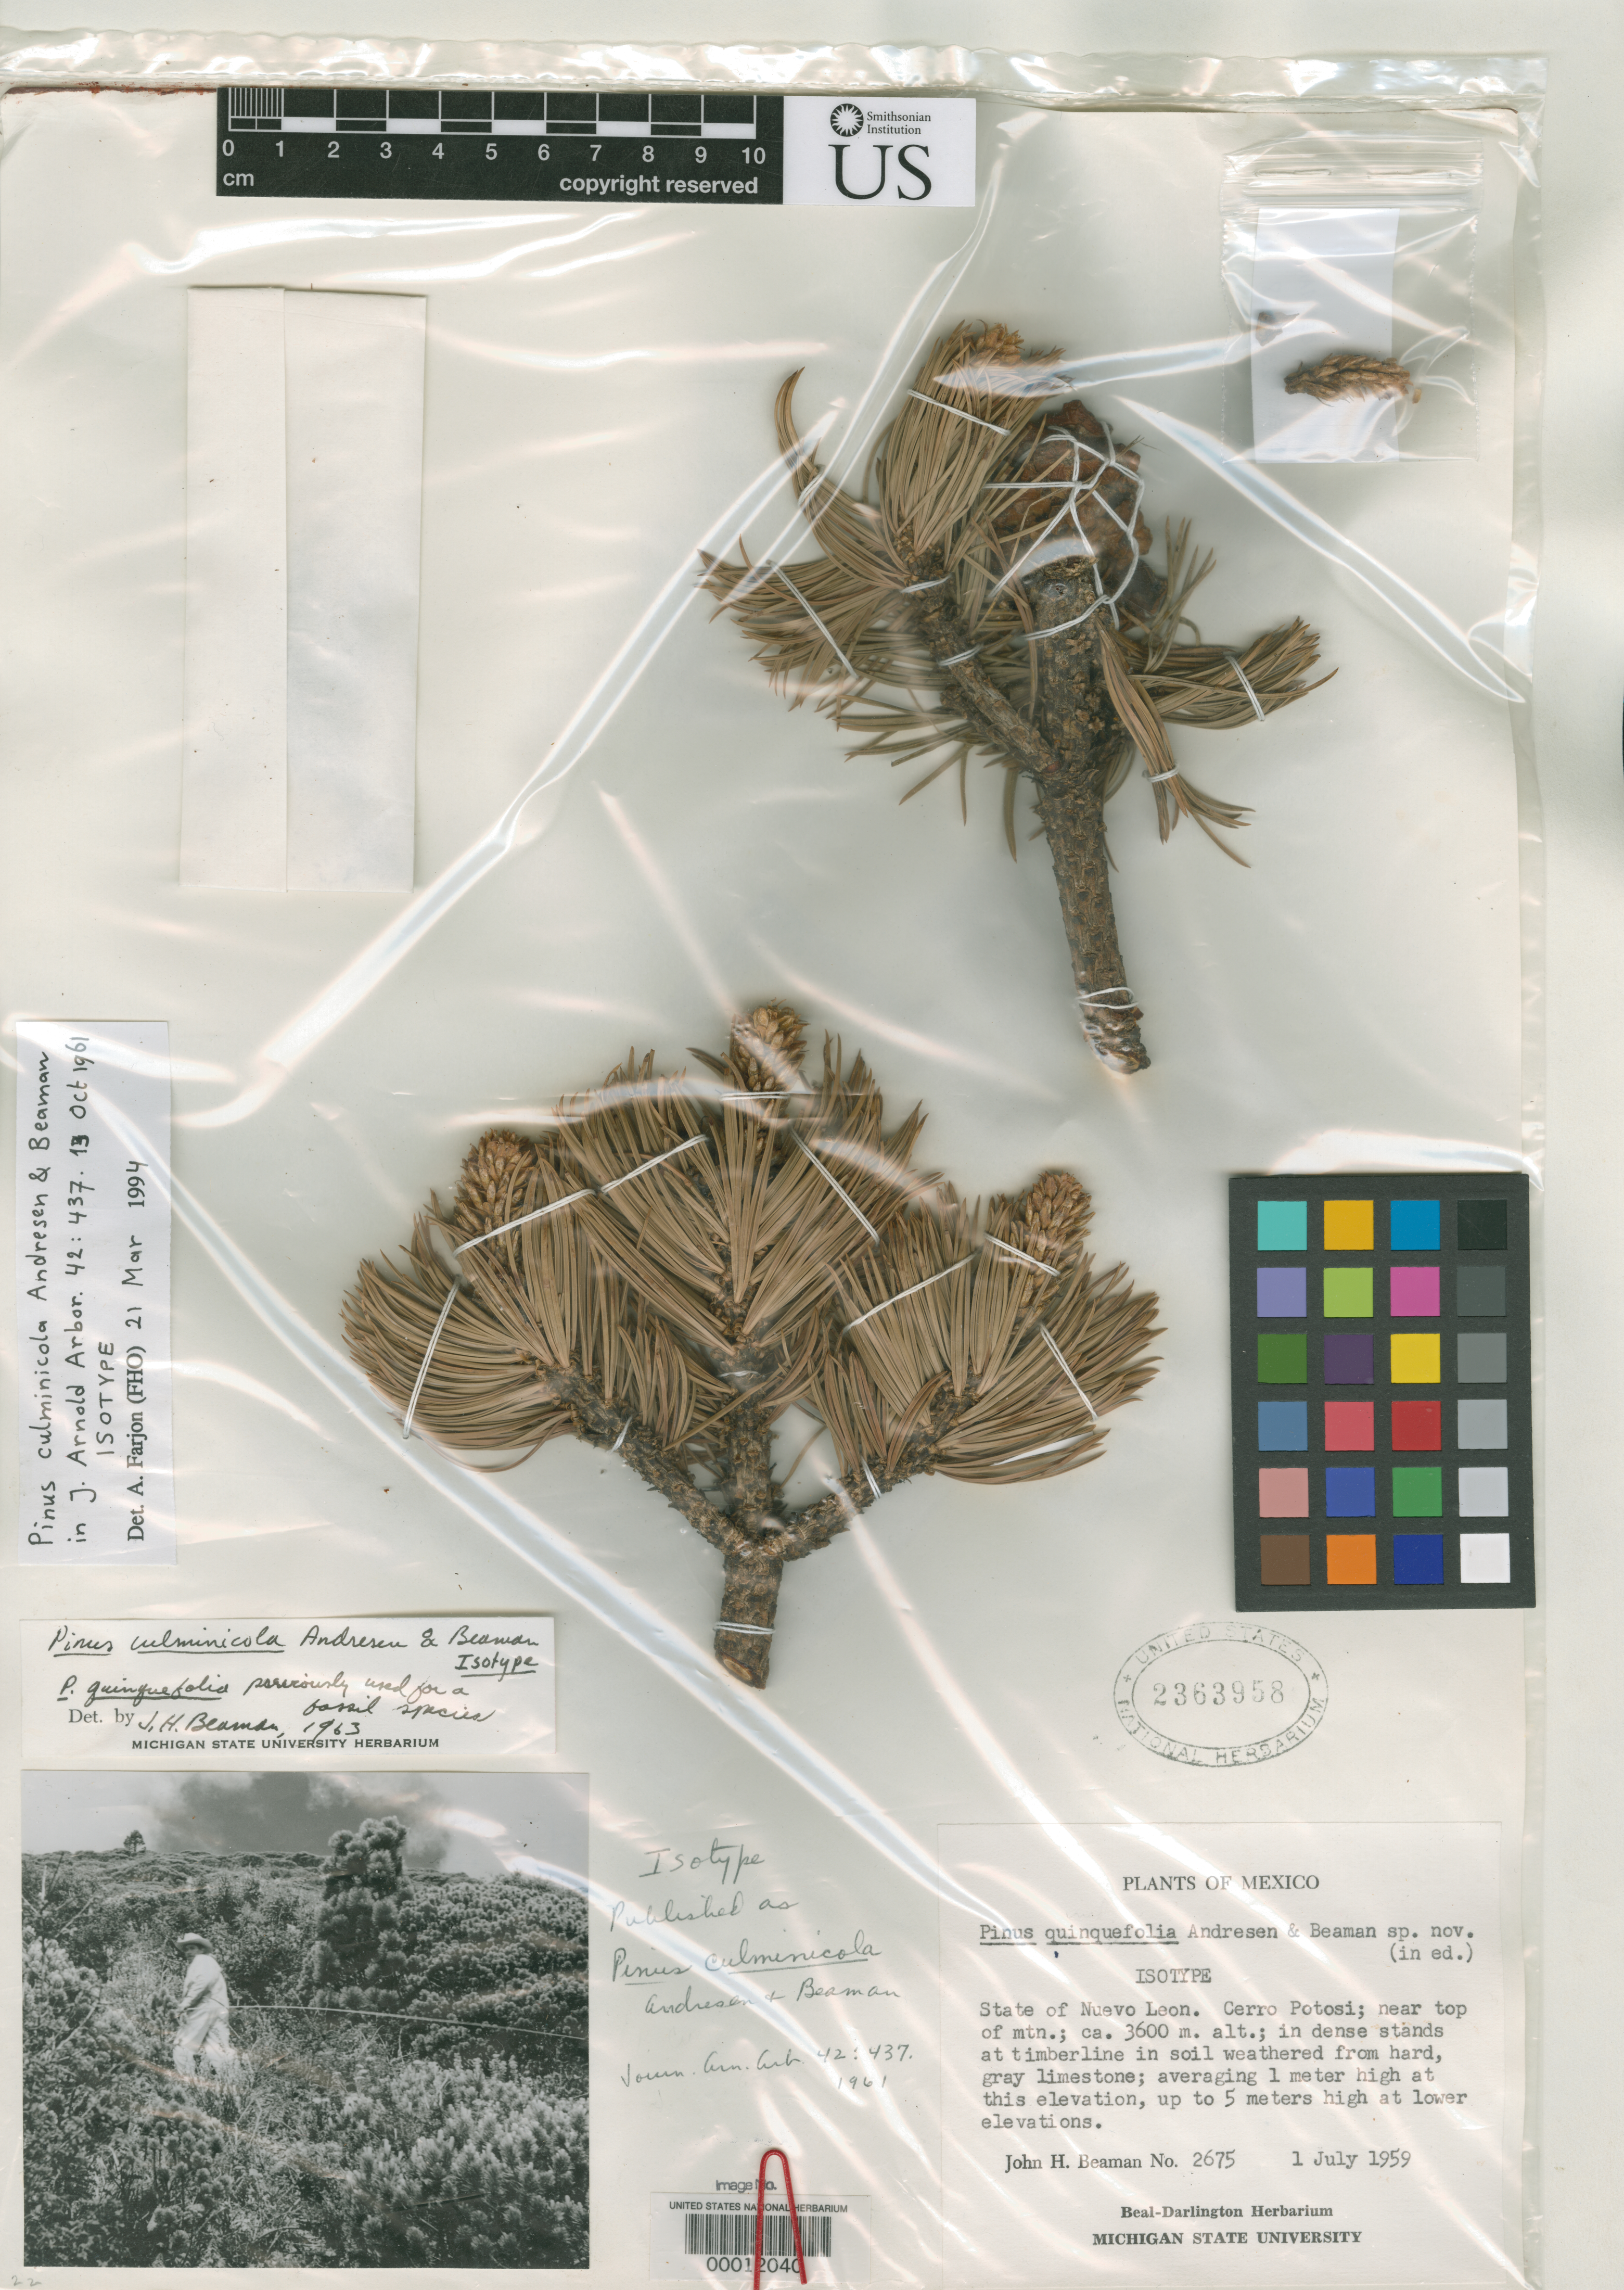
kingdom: Plantae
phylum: Tracheophyta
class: Pinopsida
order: Pinales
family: Pinaceae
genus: Pinus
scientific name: Pinus culminicola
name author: Andersen & Beaman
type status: Isotype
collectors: J. H. Beaman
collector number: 2675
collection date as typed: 01 Jul 1959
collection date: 1959-07-01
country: Mexico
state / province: Nuevo León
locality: Cerro Potosi, near top of mountain.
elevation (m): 3600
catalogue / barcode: US 2363958